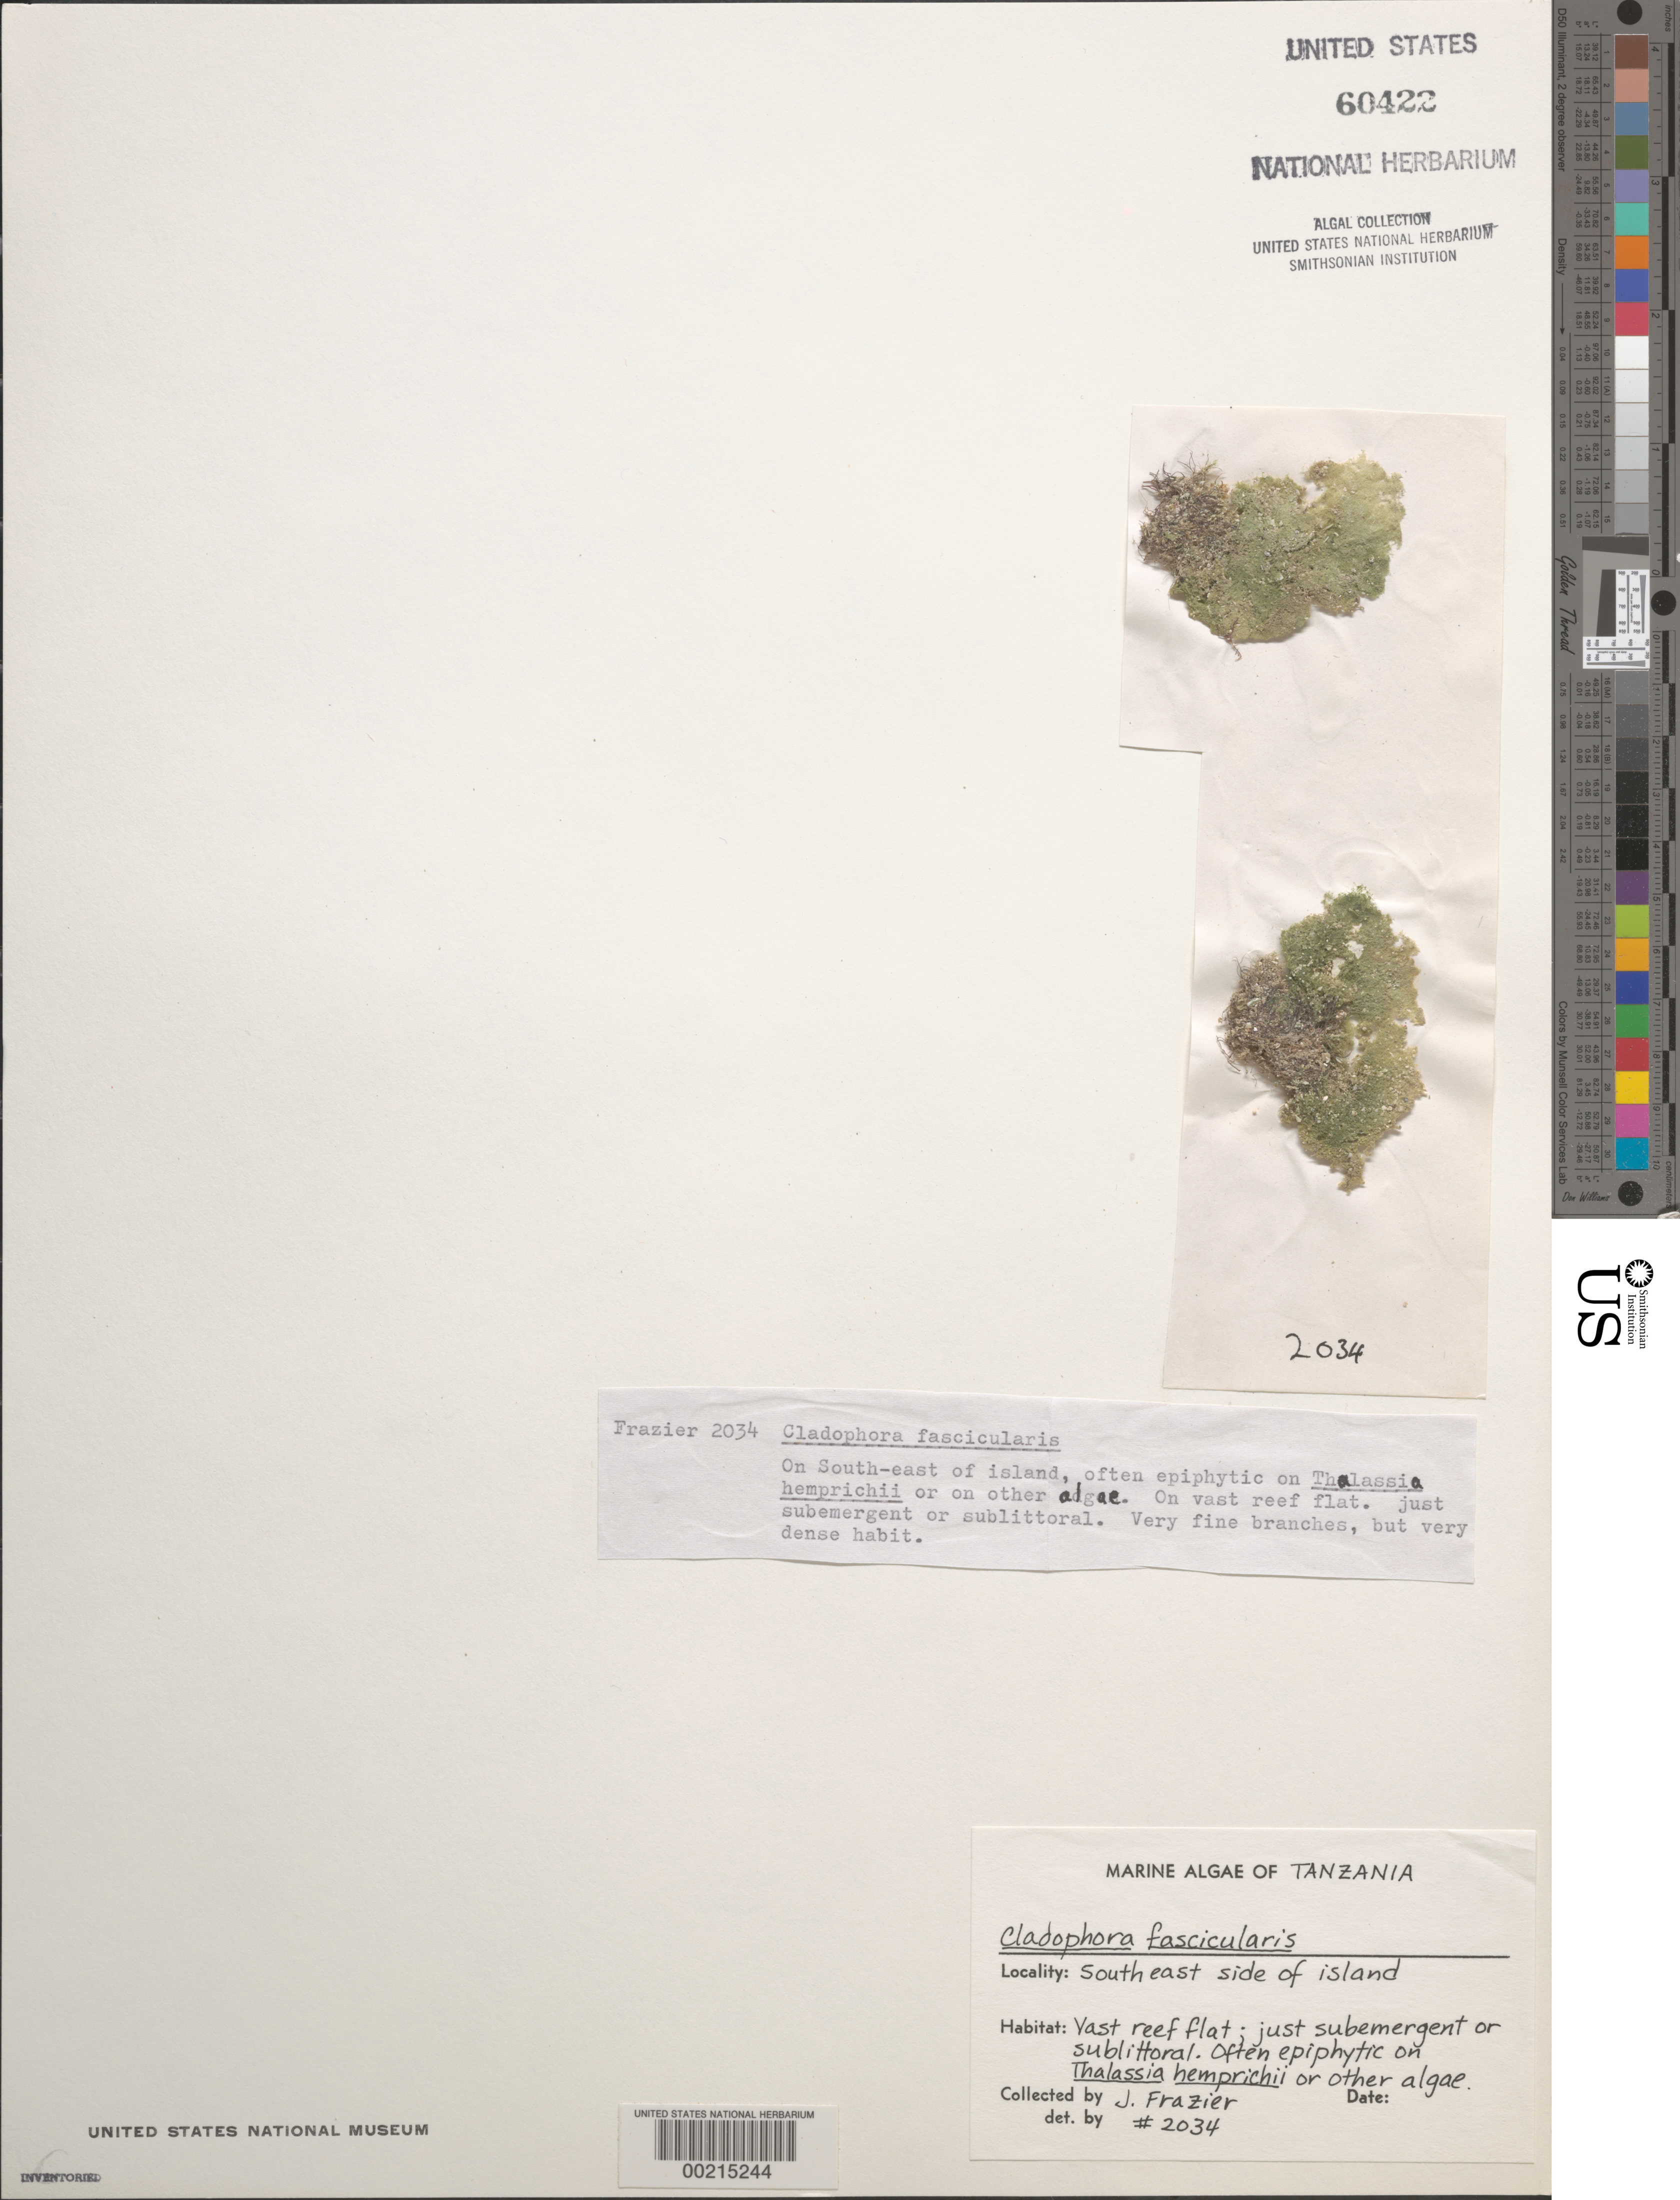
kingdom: Plantae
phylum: Chlorophyta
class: Ulvophyceae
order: Bryopsidales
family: Caulerpaceae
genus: Caulerpa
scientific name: Caulerpa chemnitzia var. vanbossae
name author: (Setch. & N.L. Gardner) Fern.-Garcia & Riosm.-Rod.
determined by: Algae name updating Project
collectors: J. Frazier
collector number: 2034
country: Tanzania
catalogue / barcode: US 60422